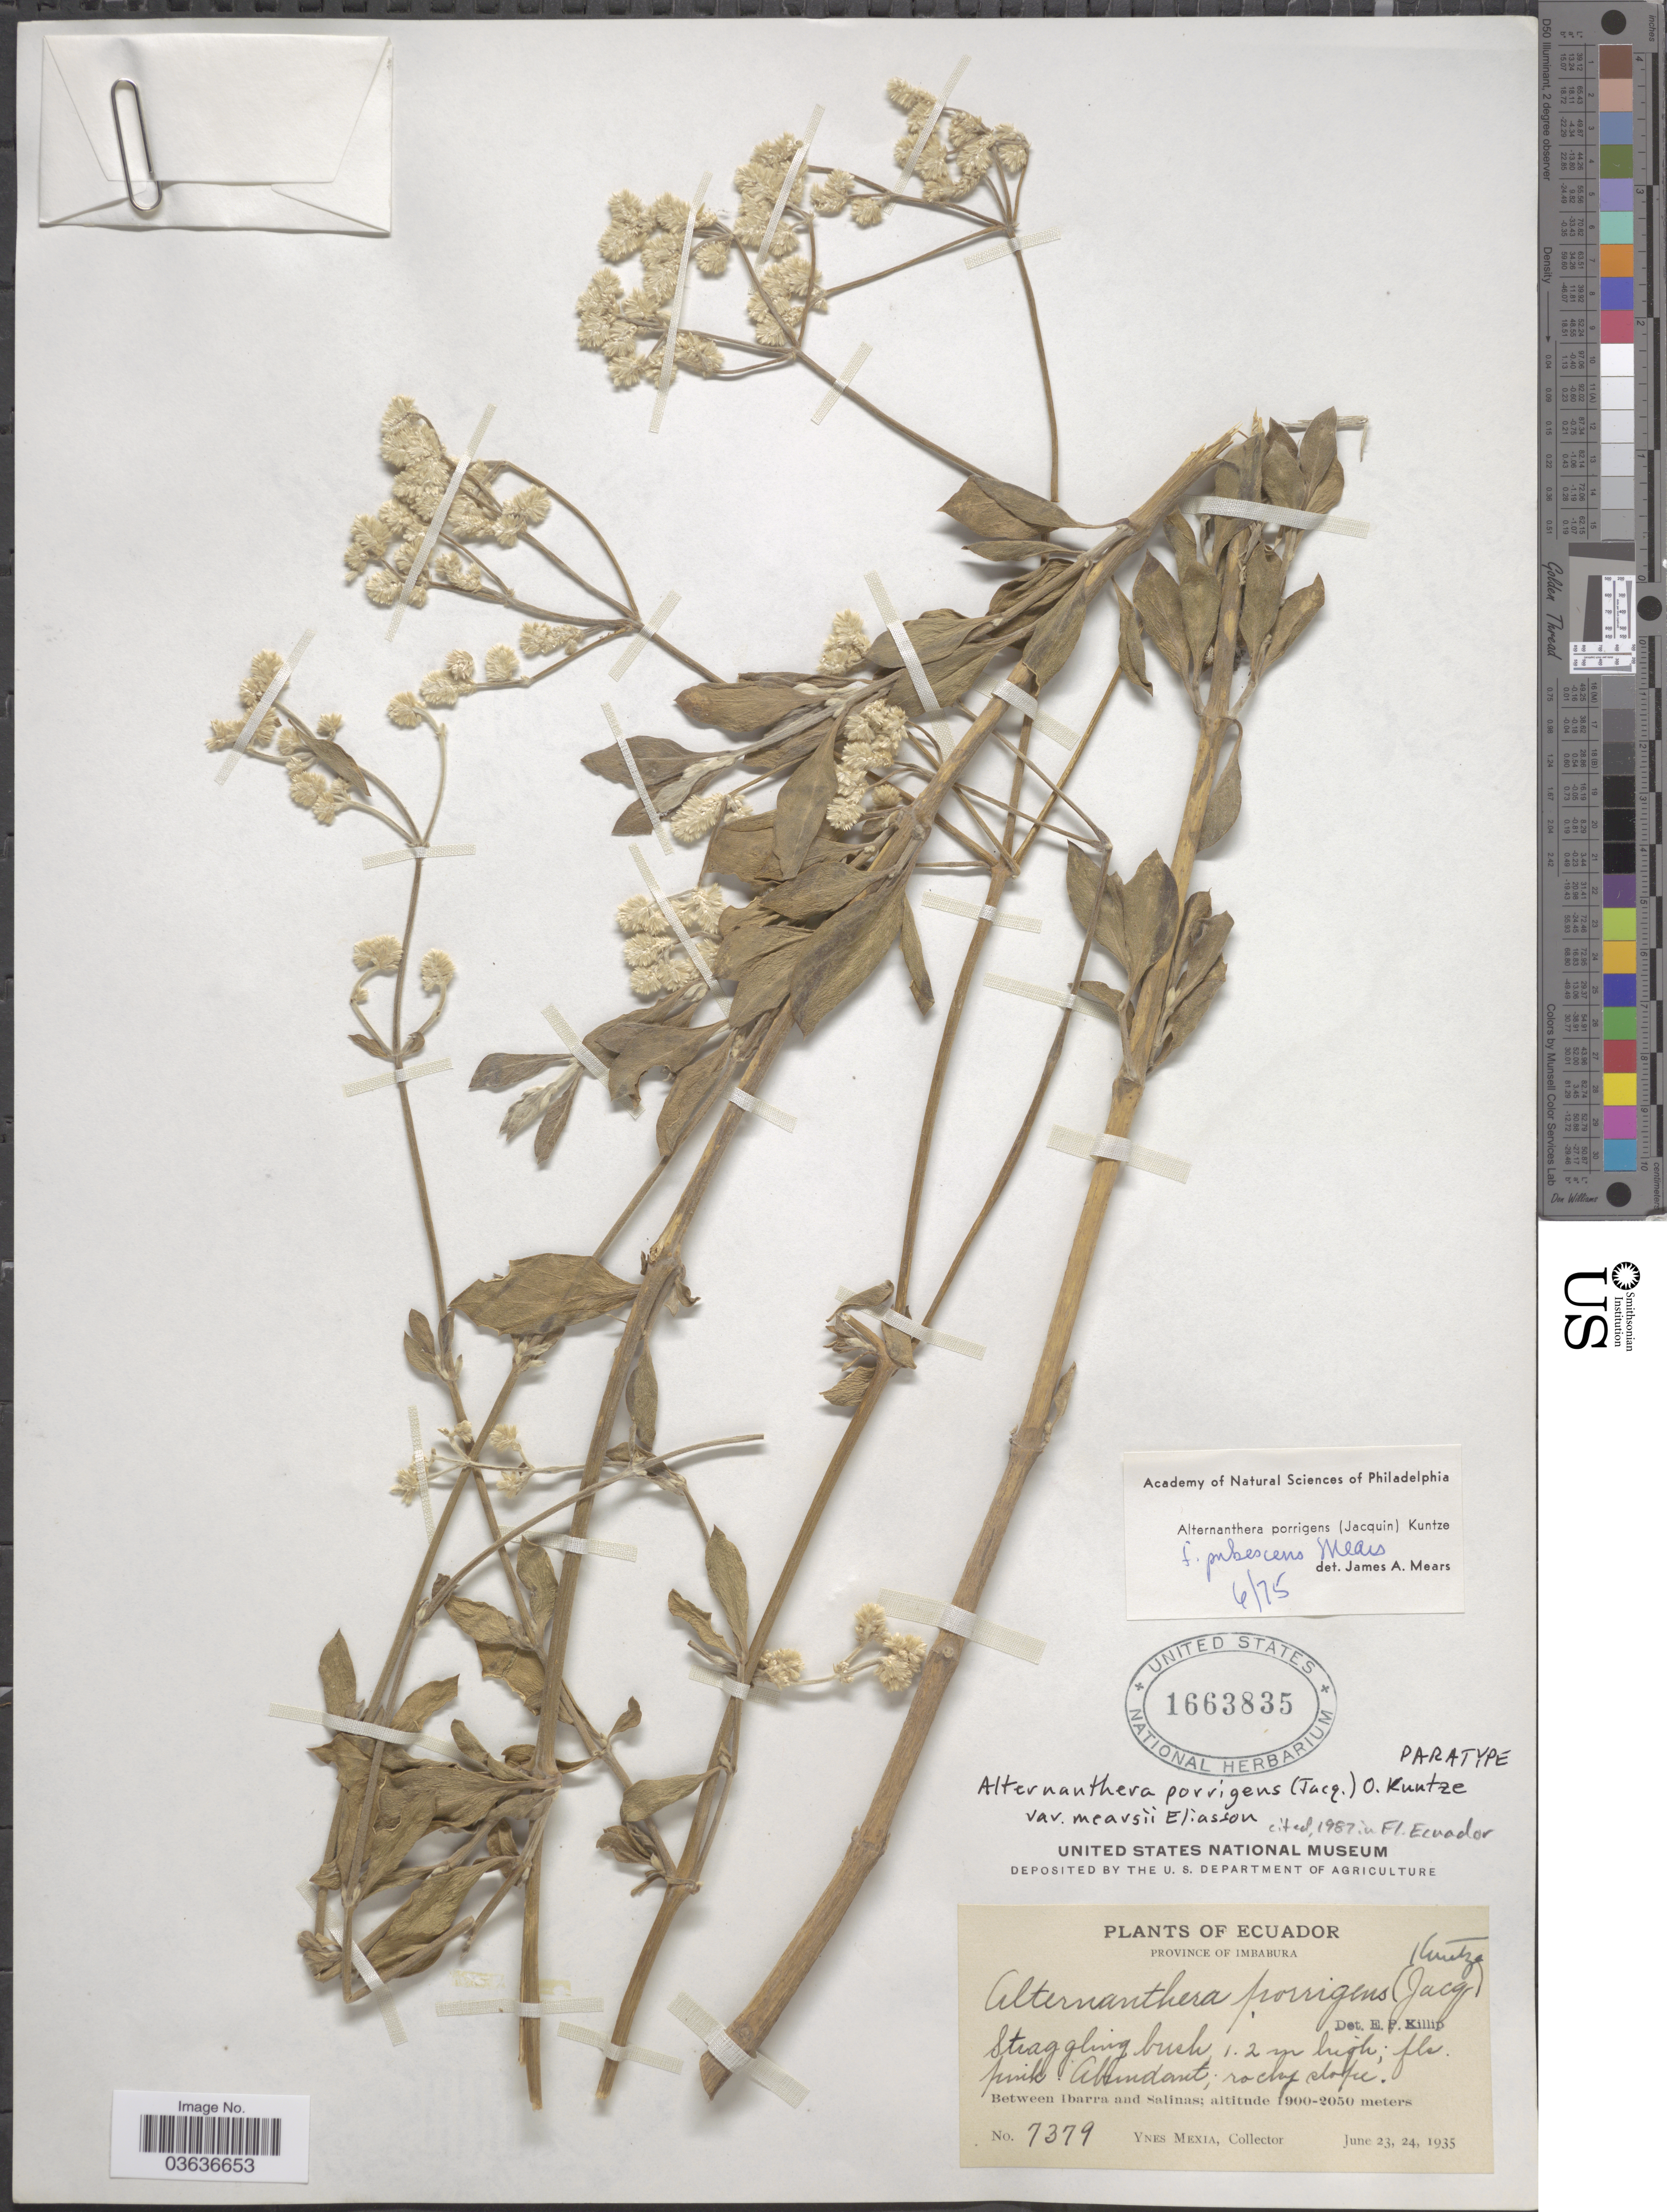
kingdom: Plantae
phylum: Tracheophyta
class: Magnoliopsida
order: Caryophyllales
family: Amaranthaceae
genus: Alternanthera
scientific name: Alternanthera porrigens var. mearsii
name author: Eliasson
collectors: Y. Mexia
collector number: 7379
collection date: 1935-06-23/1935-06-24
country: Ecuador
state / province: Imbabura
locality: Between Ibarra and Salinas.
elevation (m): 1900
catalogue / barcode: US 1663835